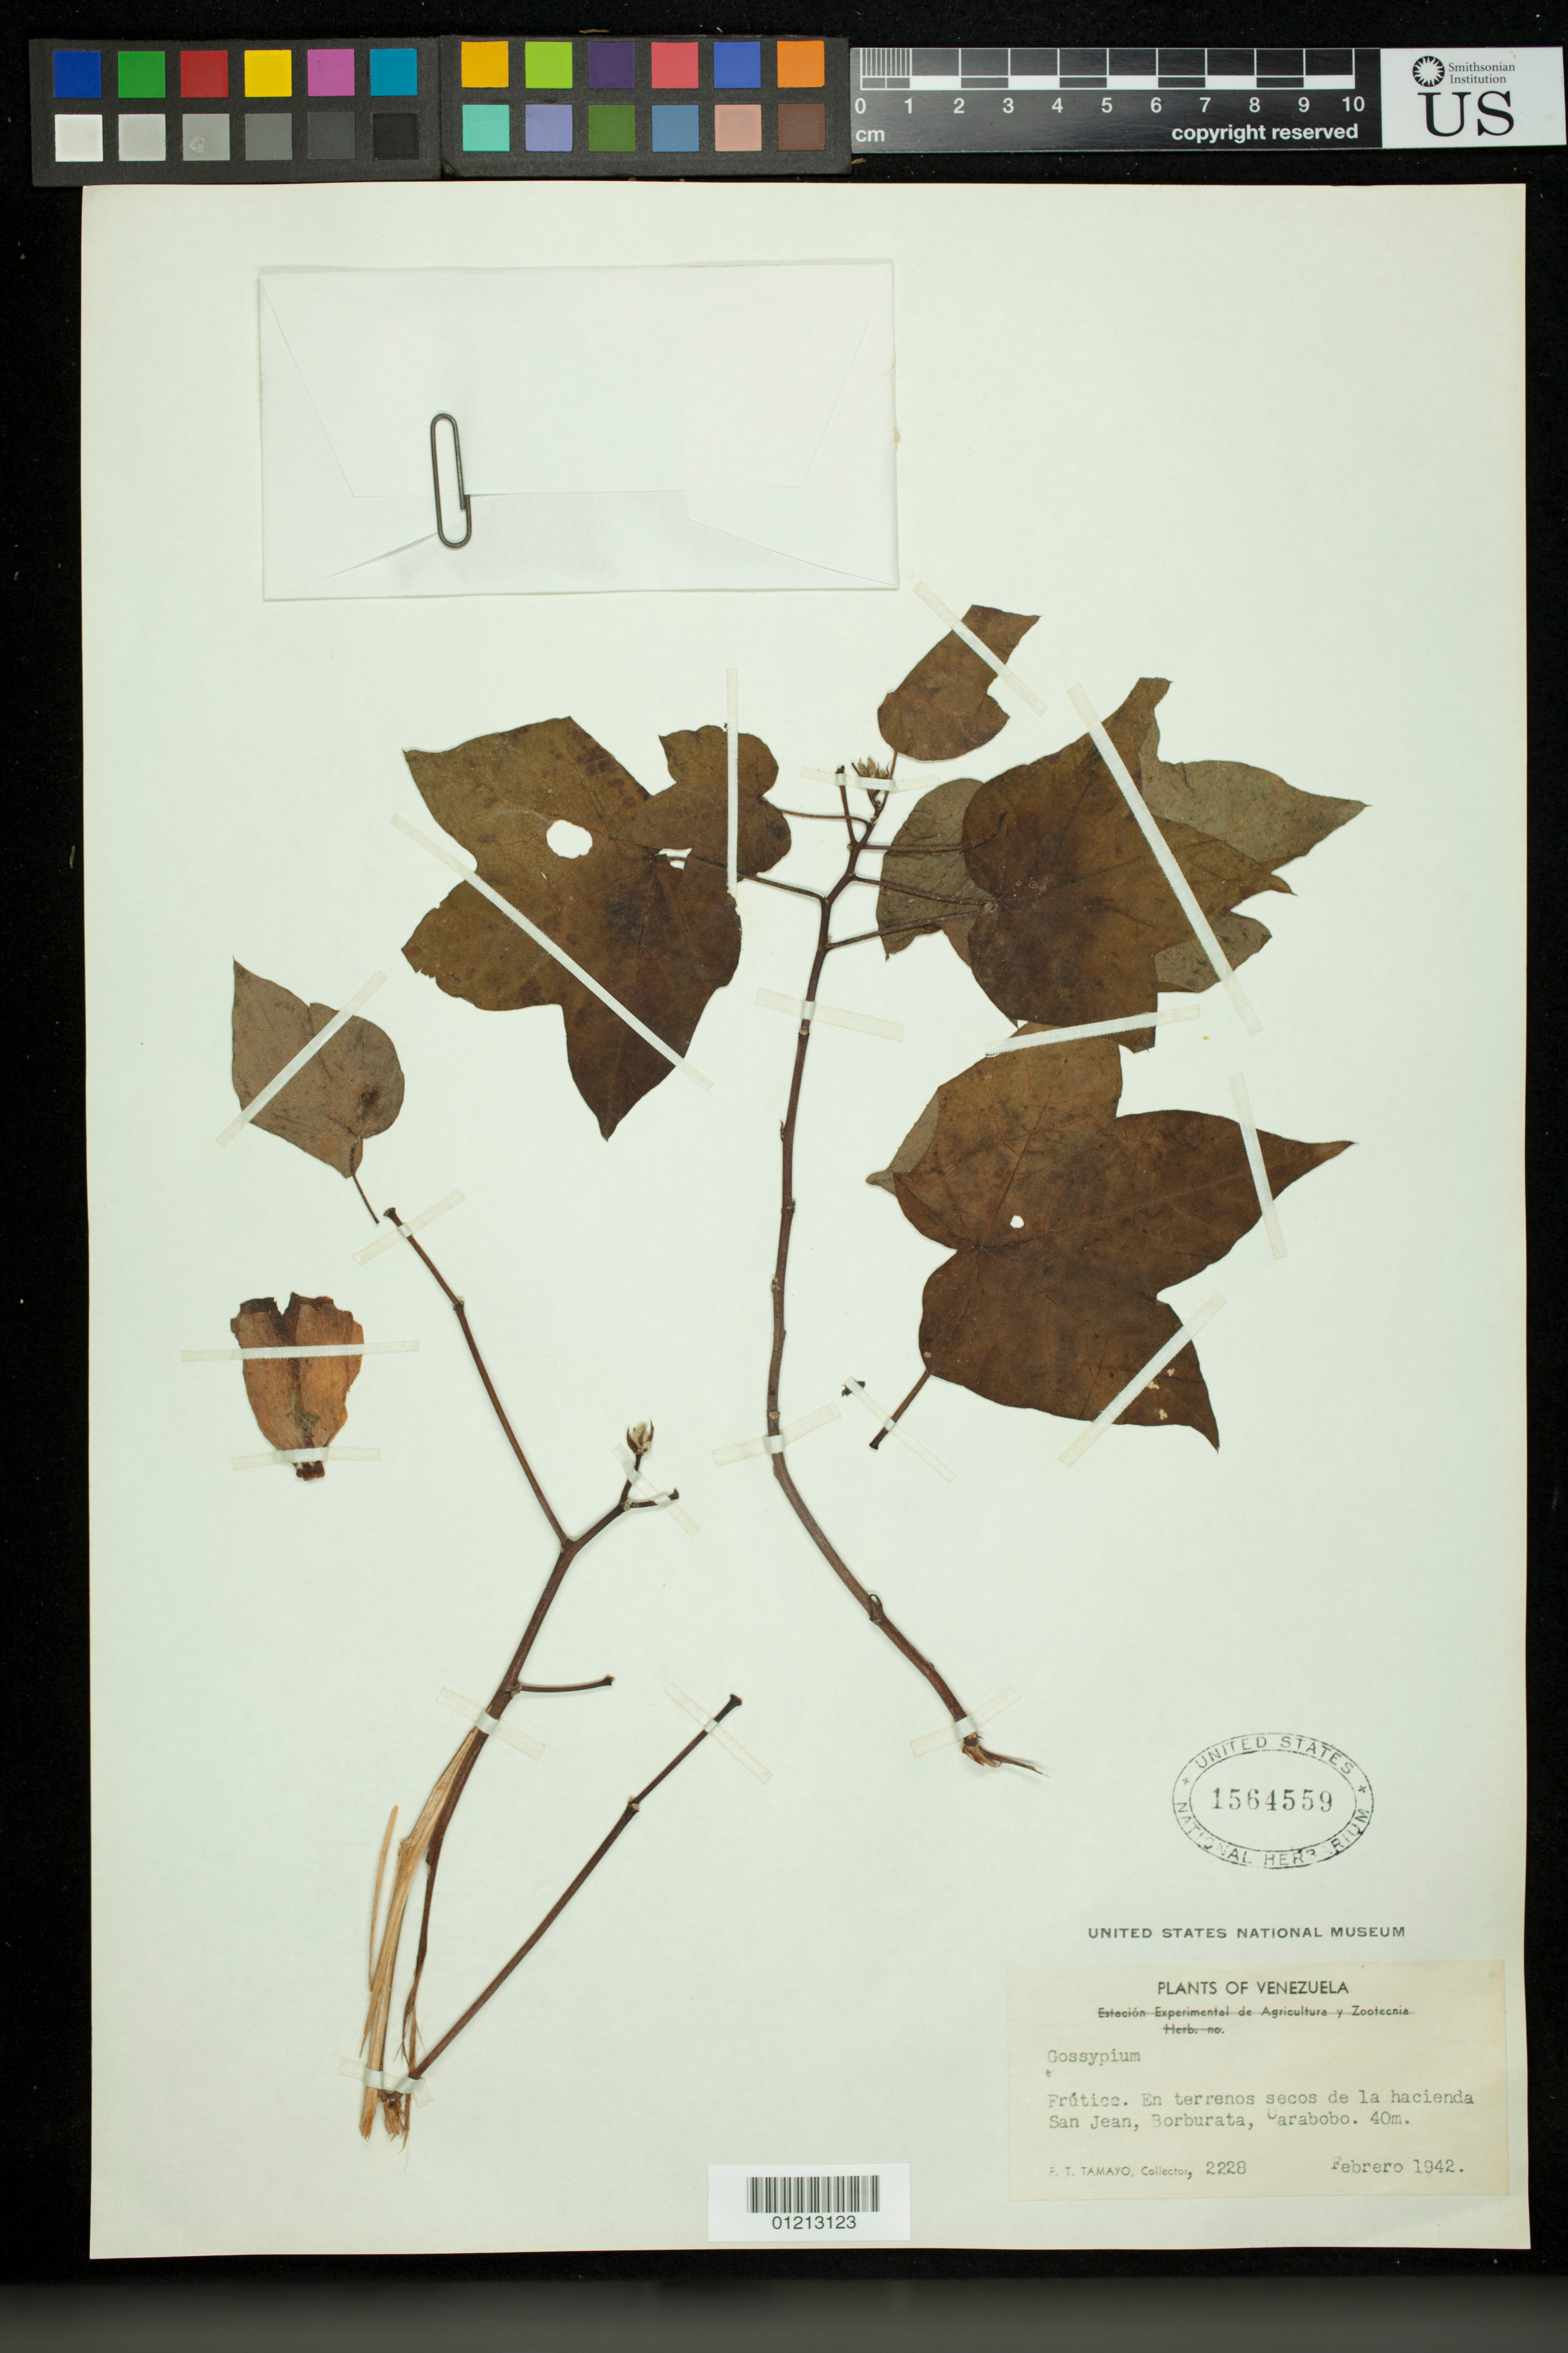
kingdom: Plantae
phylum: Tracheophyta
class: Magnoliopsida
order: Malvales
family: Malvaceae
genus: Gossypium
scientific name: Gossypium sp.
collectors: F. Tamayo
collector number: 2228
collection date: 1942-02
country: Venezuela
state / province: Carabobo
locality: En terrenos secos de la hacienda San Jean, Borburata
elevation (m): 40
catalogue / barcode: US 1564559